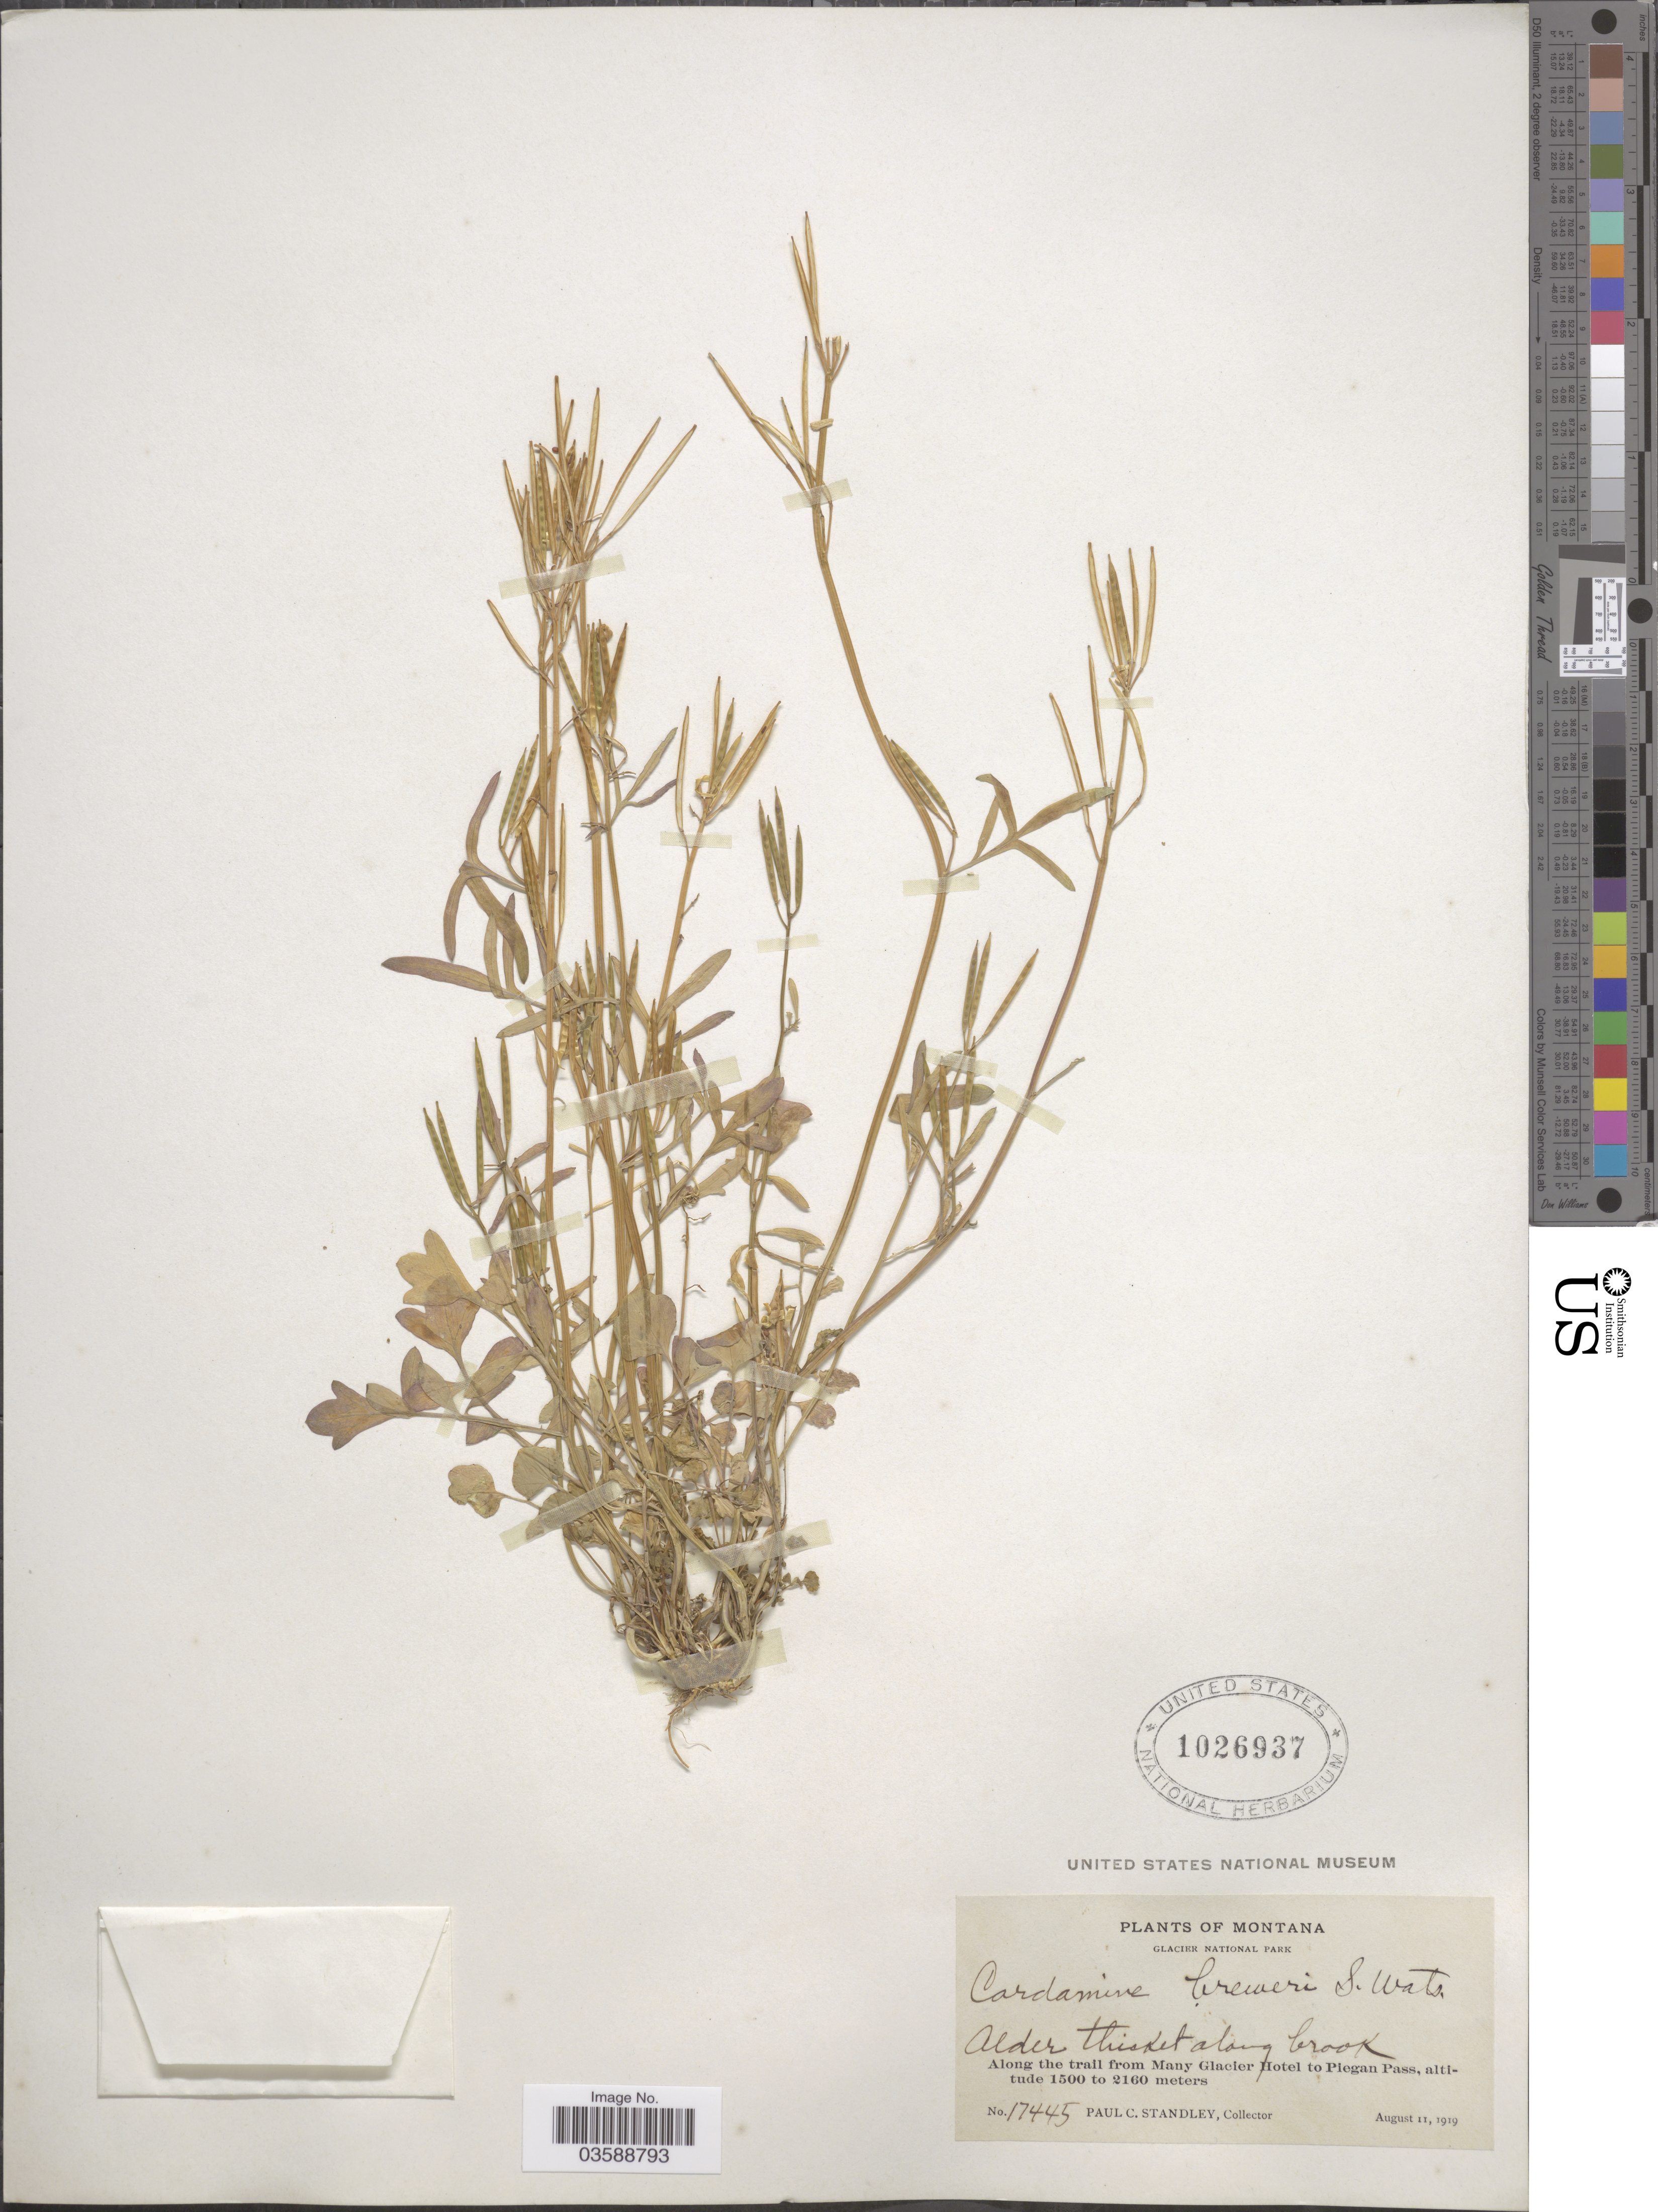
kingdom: Plantae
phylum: Tracheophyta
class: Magnoliopsida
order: Brassicales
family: Brassicaceae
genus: Cardamine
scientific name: Cardamine breweri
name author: S. Watson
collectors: P. C. Standley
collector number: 17445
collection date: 1919-08-11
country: United States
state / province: Montana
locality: Glacier National Park. Along the trail from Many Glacier Hotel to Piegan Pass.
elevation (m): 1500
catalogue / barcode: US 1026937